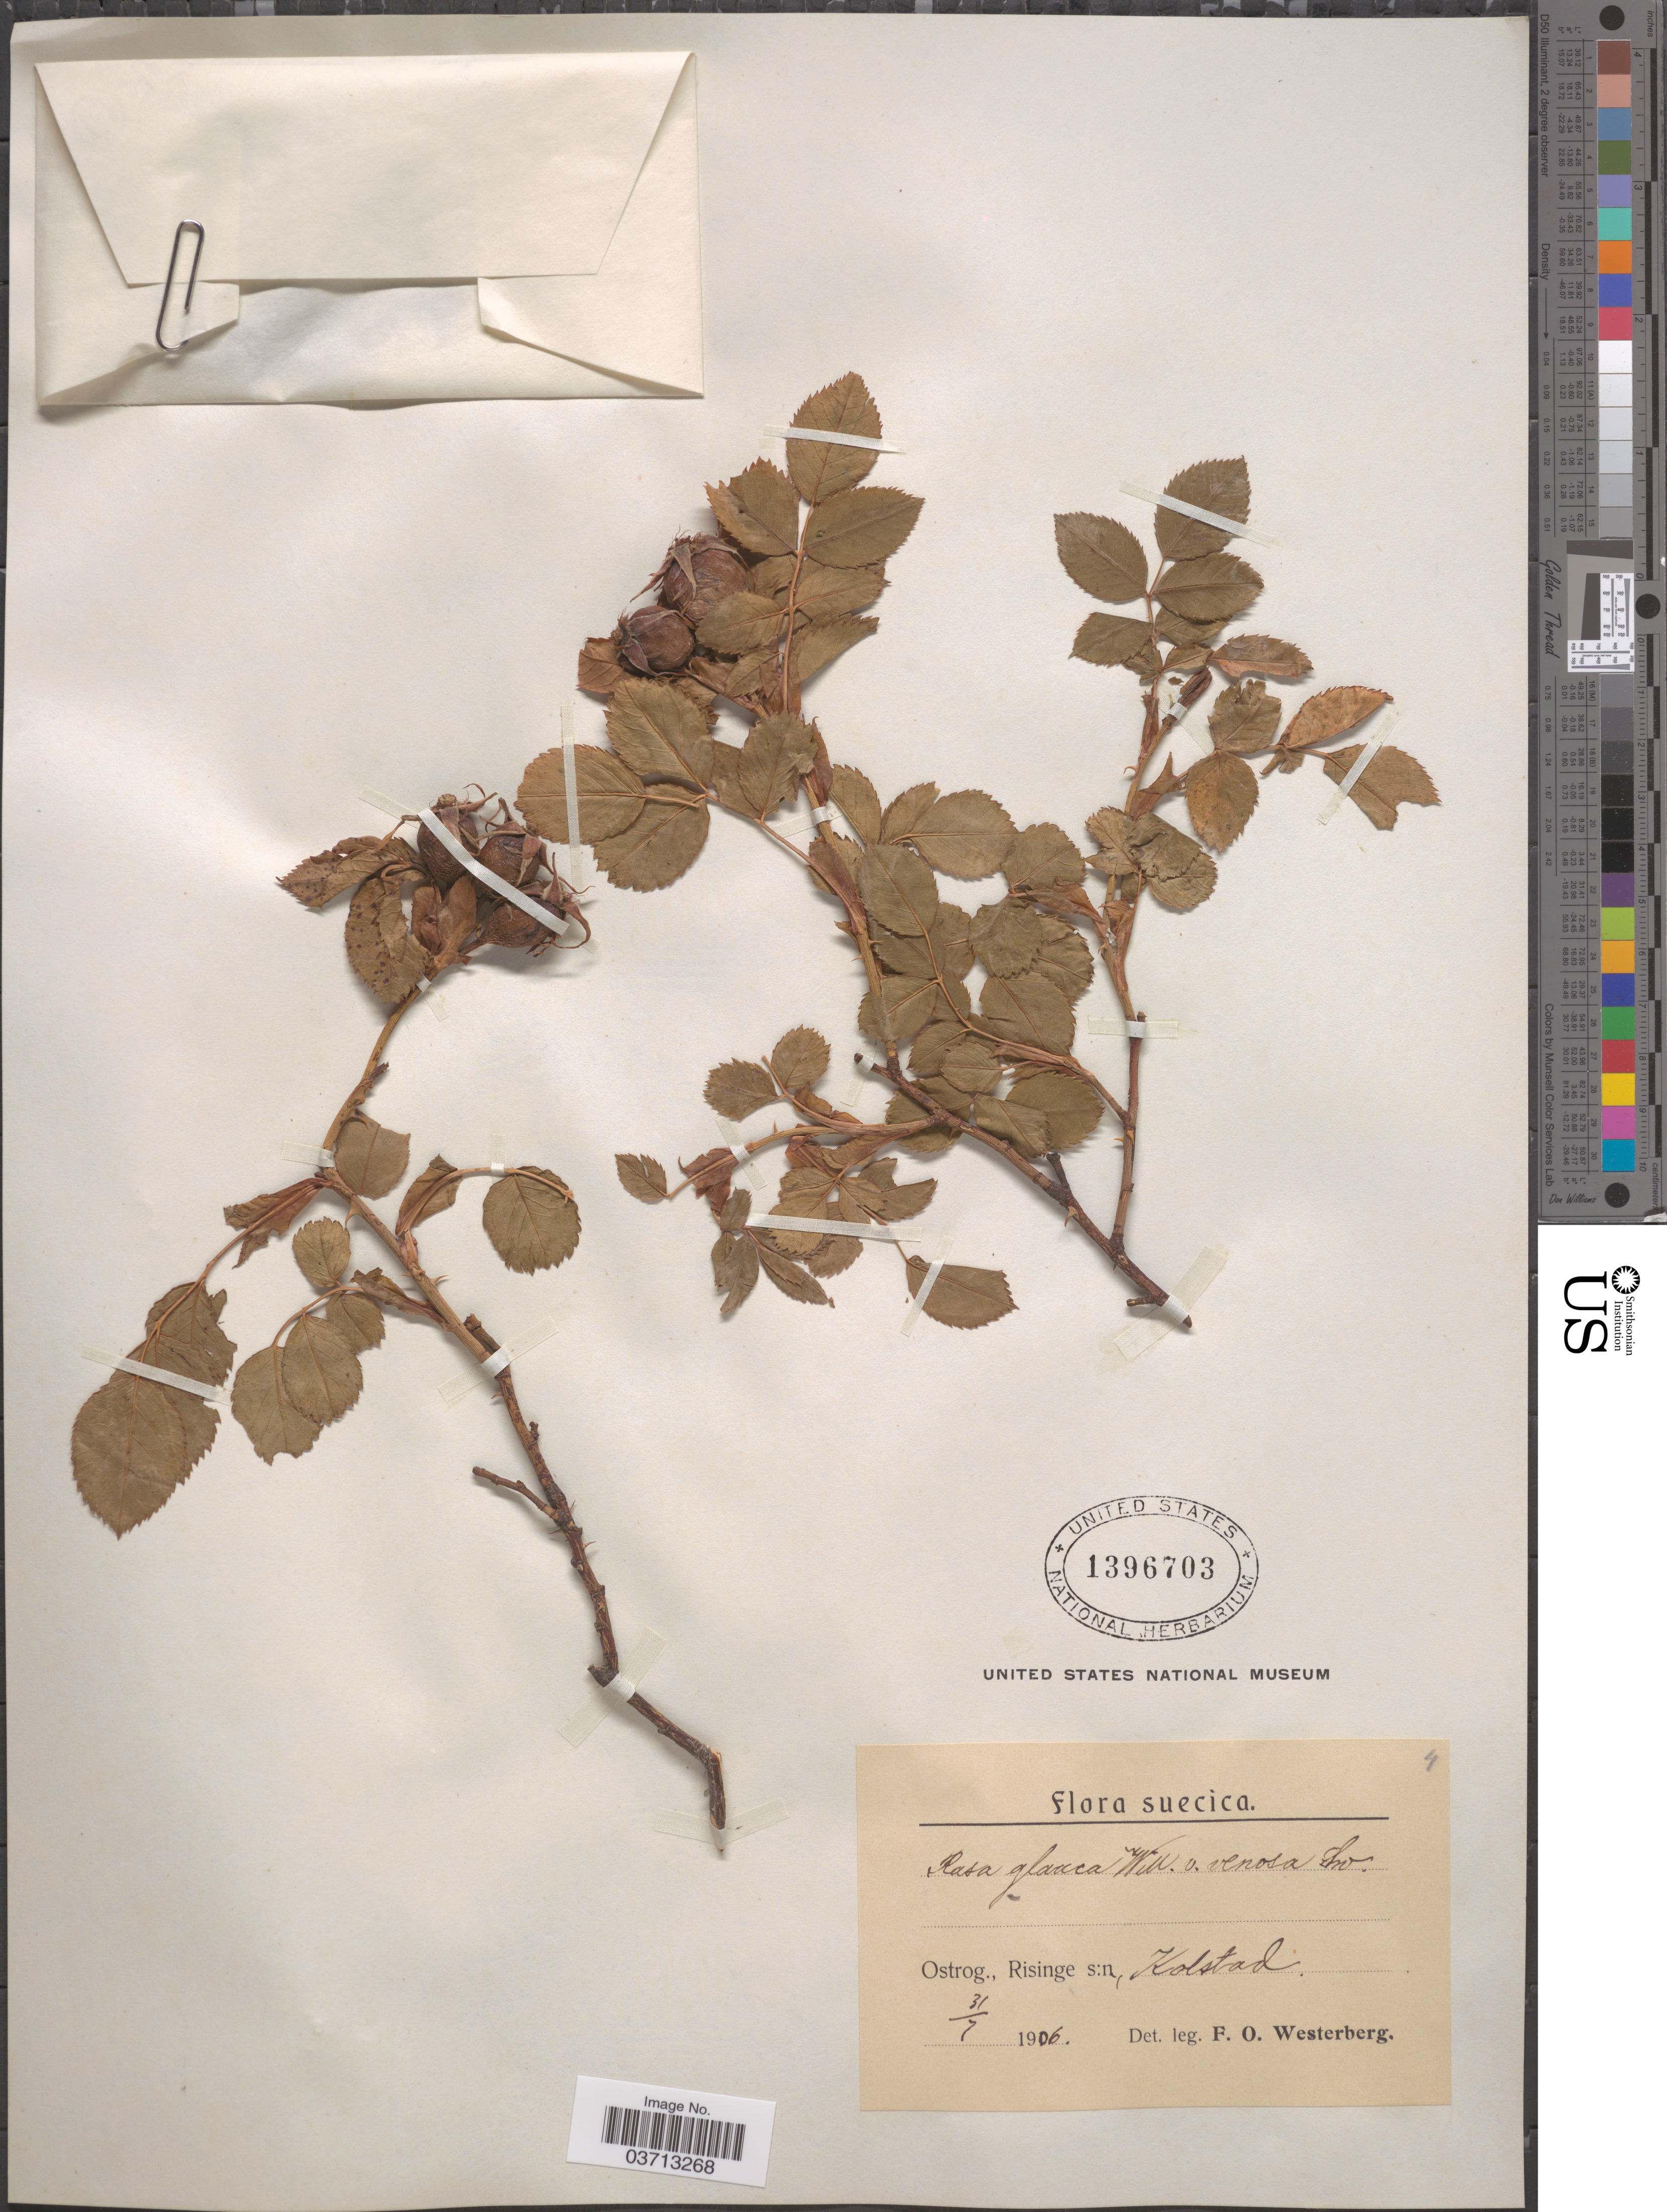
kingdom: Plantae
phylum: Tracheophyta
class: Magnoliopsida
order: Rosales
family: Rosaceae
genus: Rosa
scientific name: Rosa glauca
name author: Pourr.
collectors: F. Westerberg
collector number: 4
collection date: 1906-07-31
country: Sweden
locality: Suecica. Ostrog., Risinge s:n, Kolstad.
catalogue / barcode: US 1396703